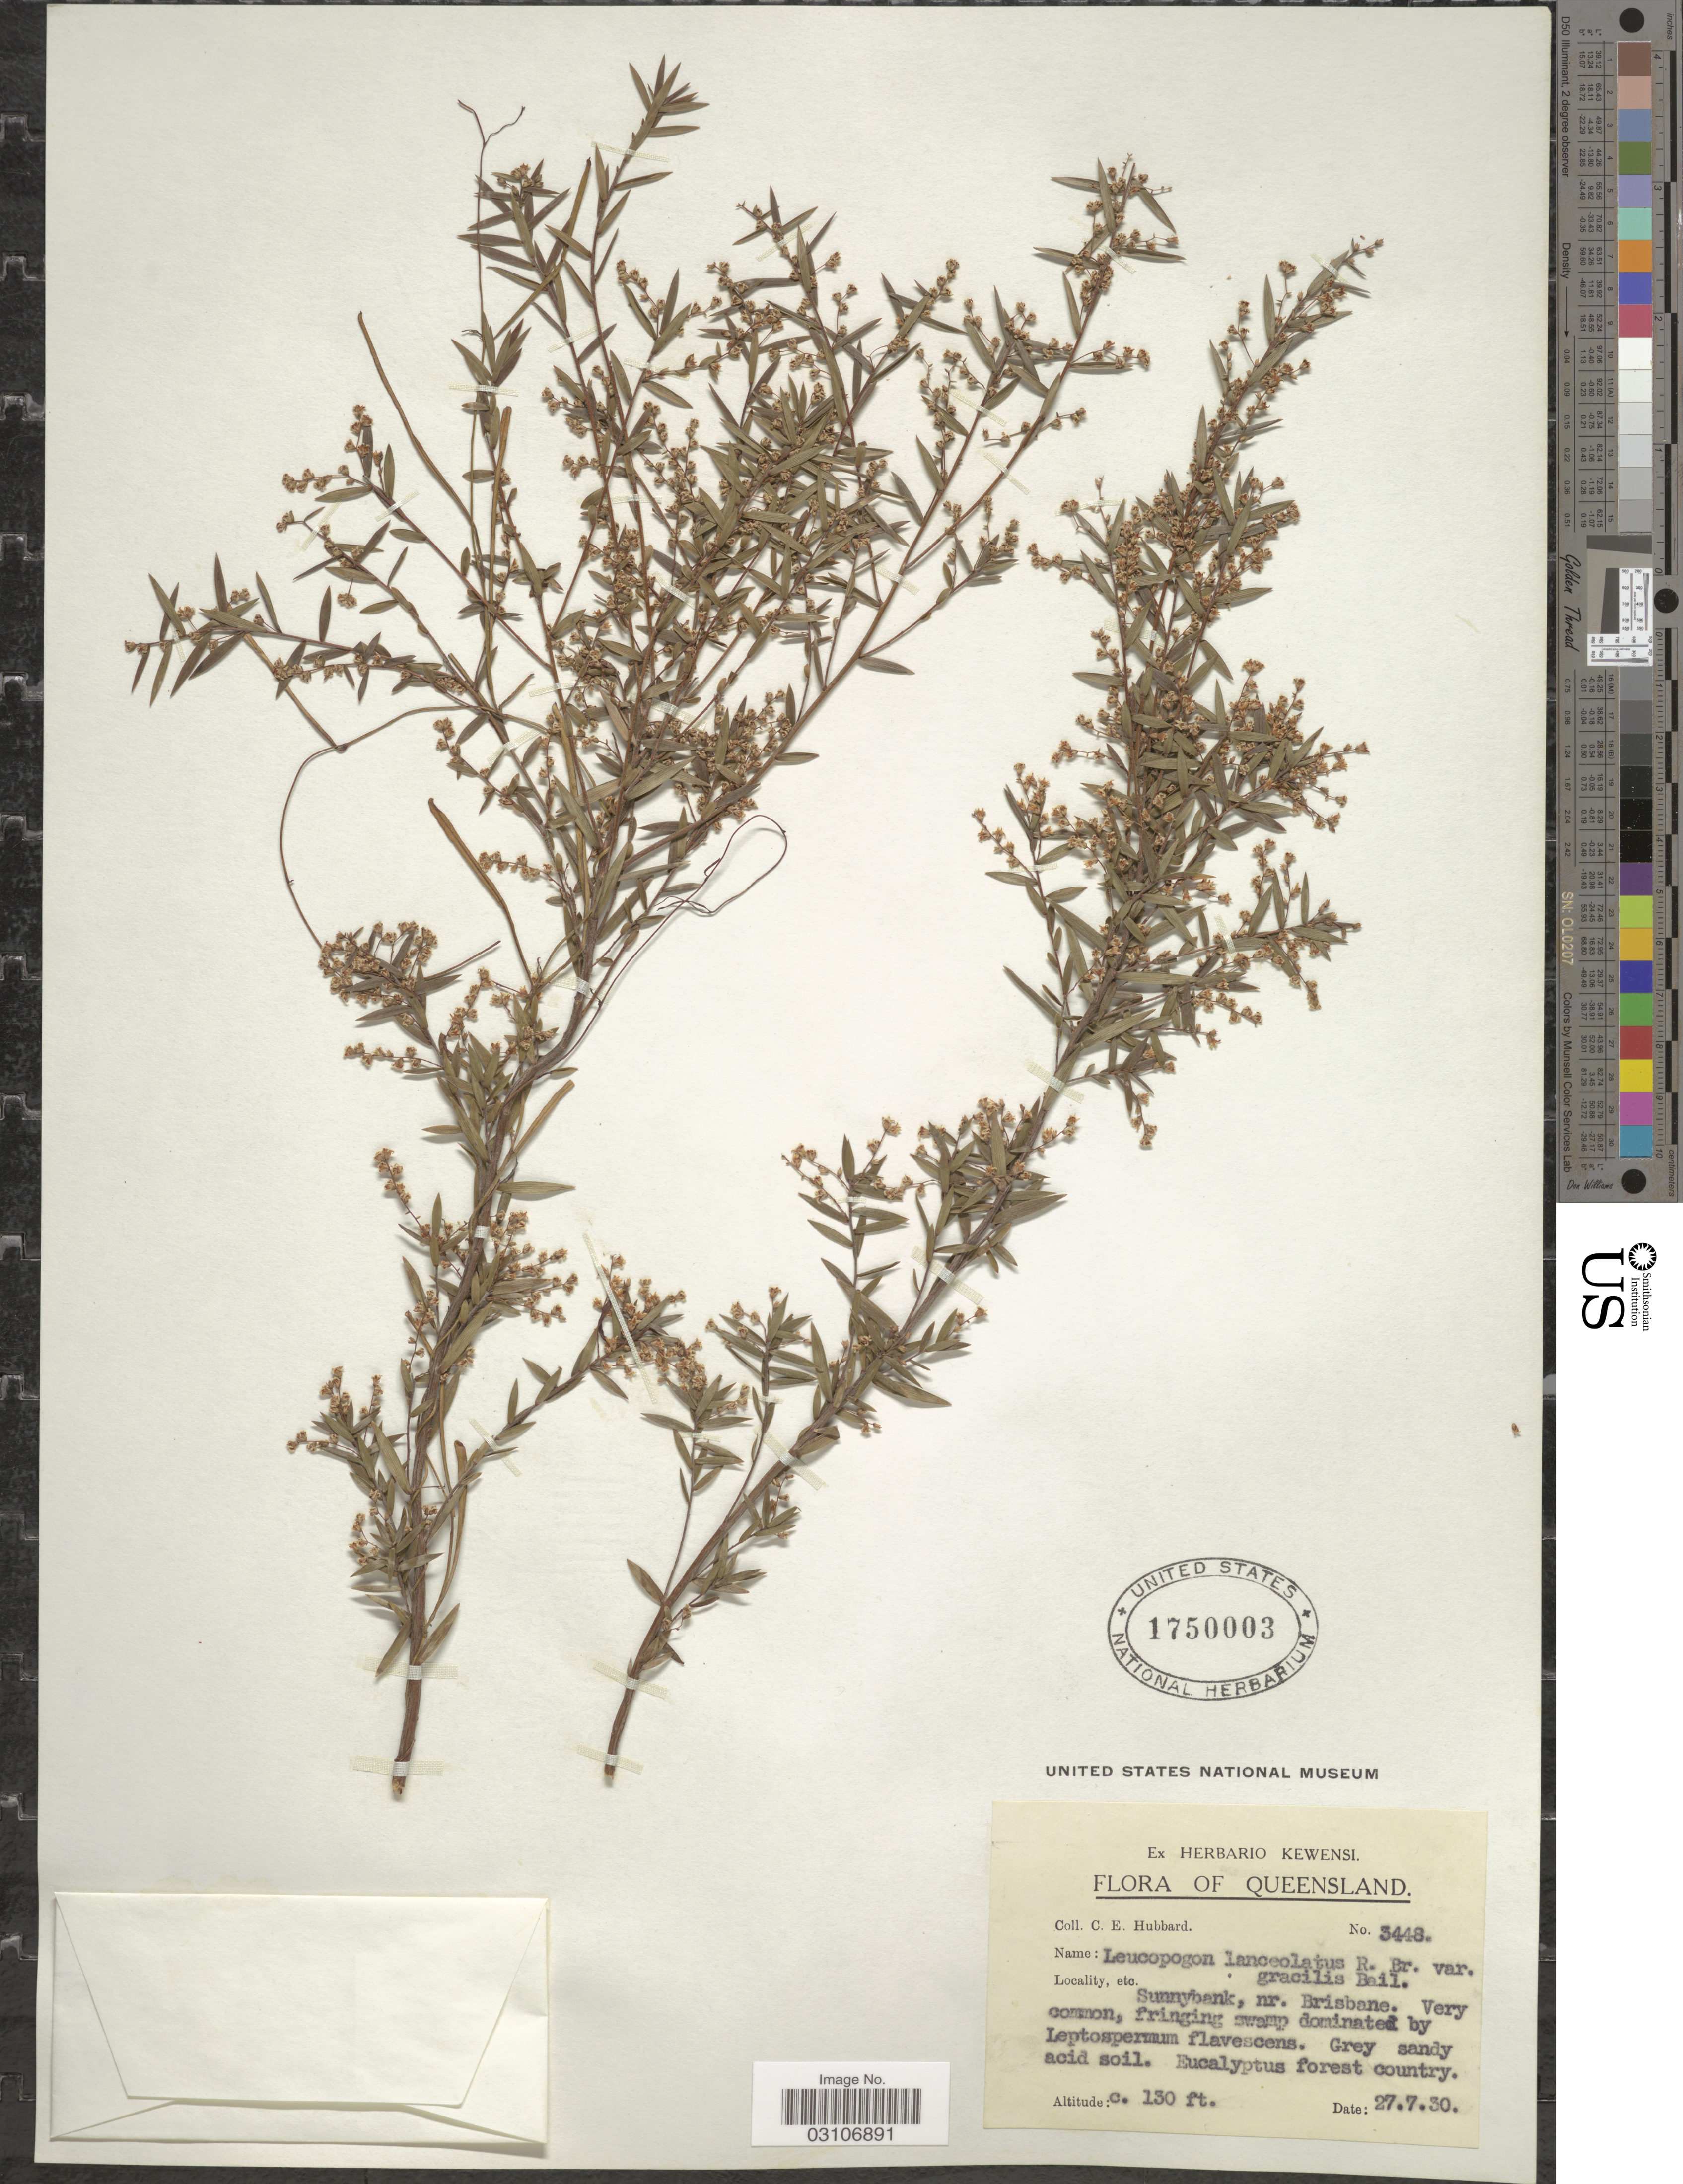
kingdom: Plantae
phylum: Tracheophyta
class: Magnoliopsida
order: Ericales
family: Ericaceae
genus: Leucopogon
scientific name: Leucopogon lanceolatus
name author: R. Br.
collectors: C. E. Hubbard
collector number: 3448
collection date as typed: Transcribed d/m/y: 27/7/30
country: Australia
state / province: Queensland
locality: Sunnybank, nr. Brisbane.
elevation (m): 40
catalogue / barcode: US 1750003